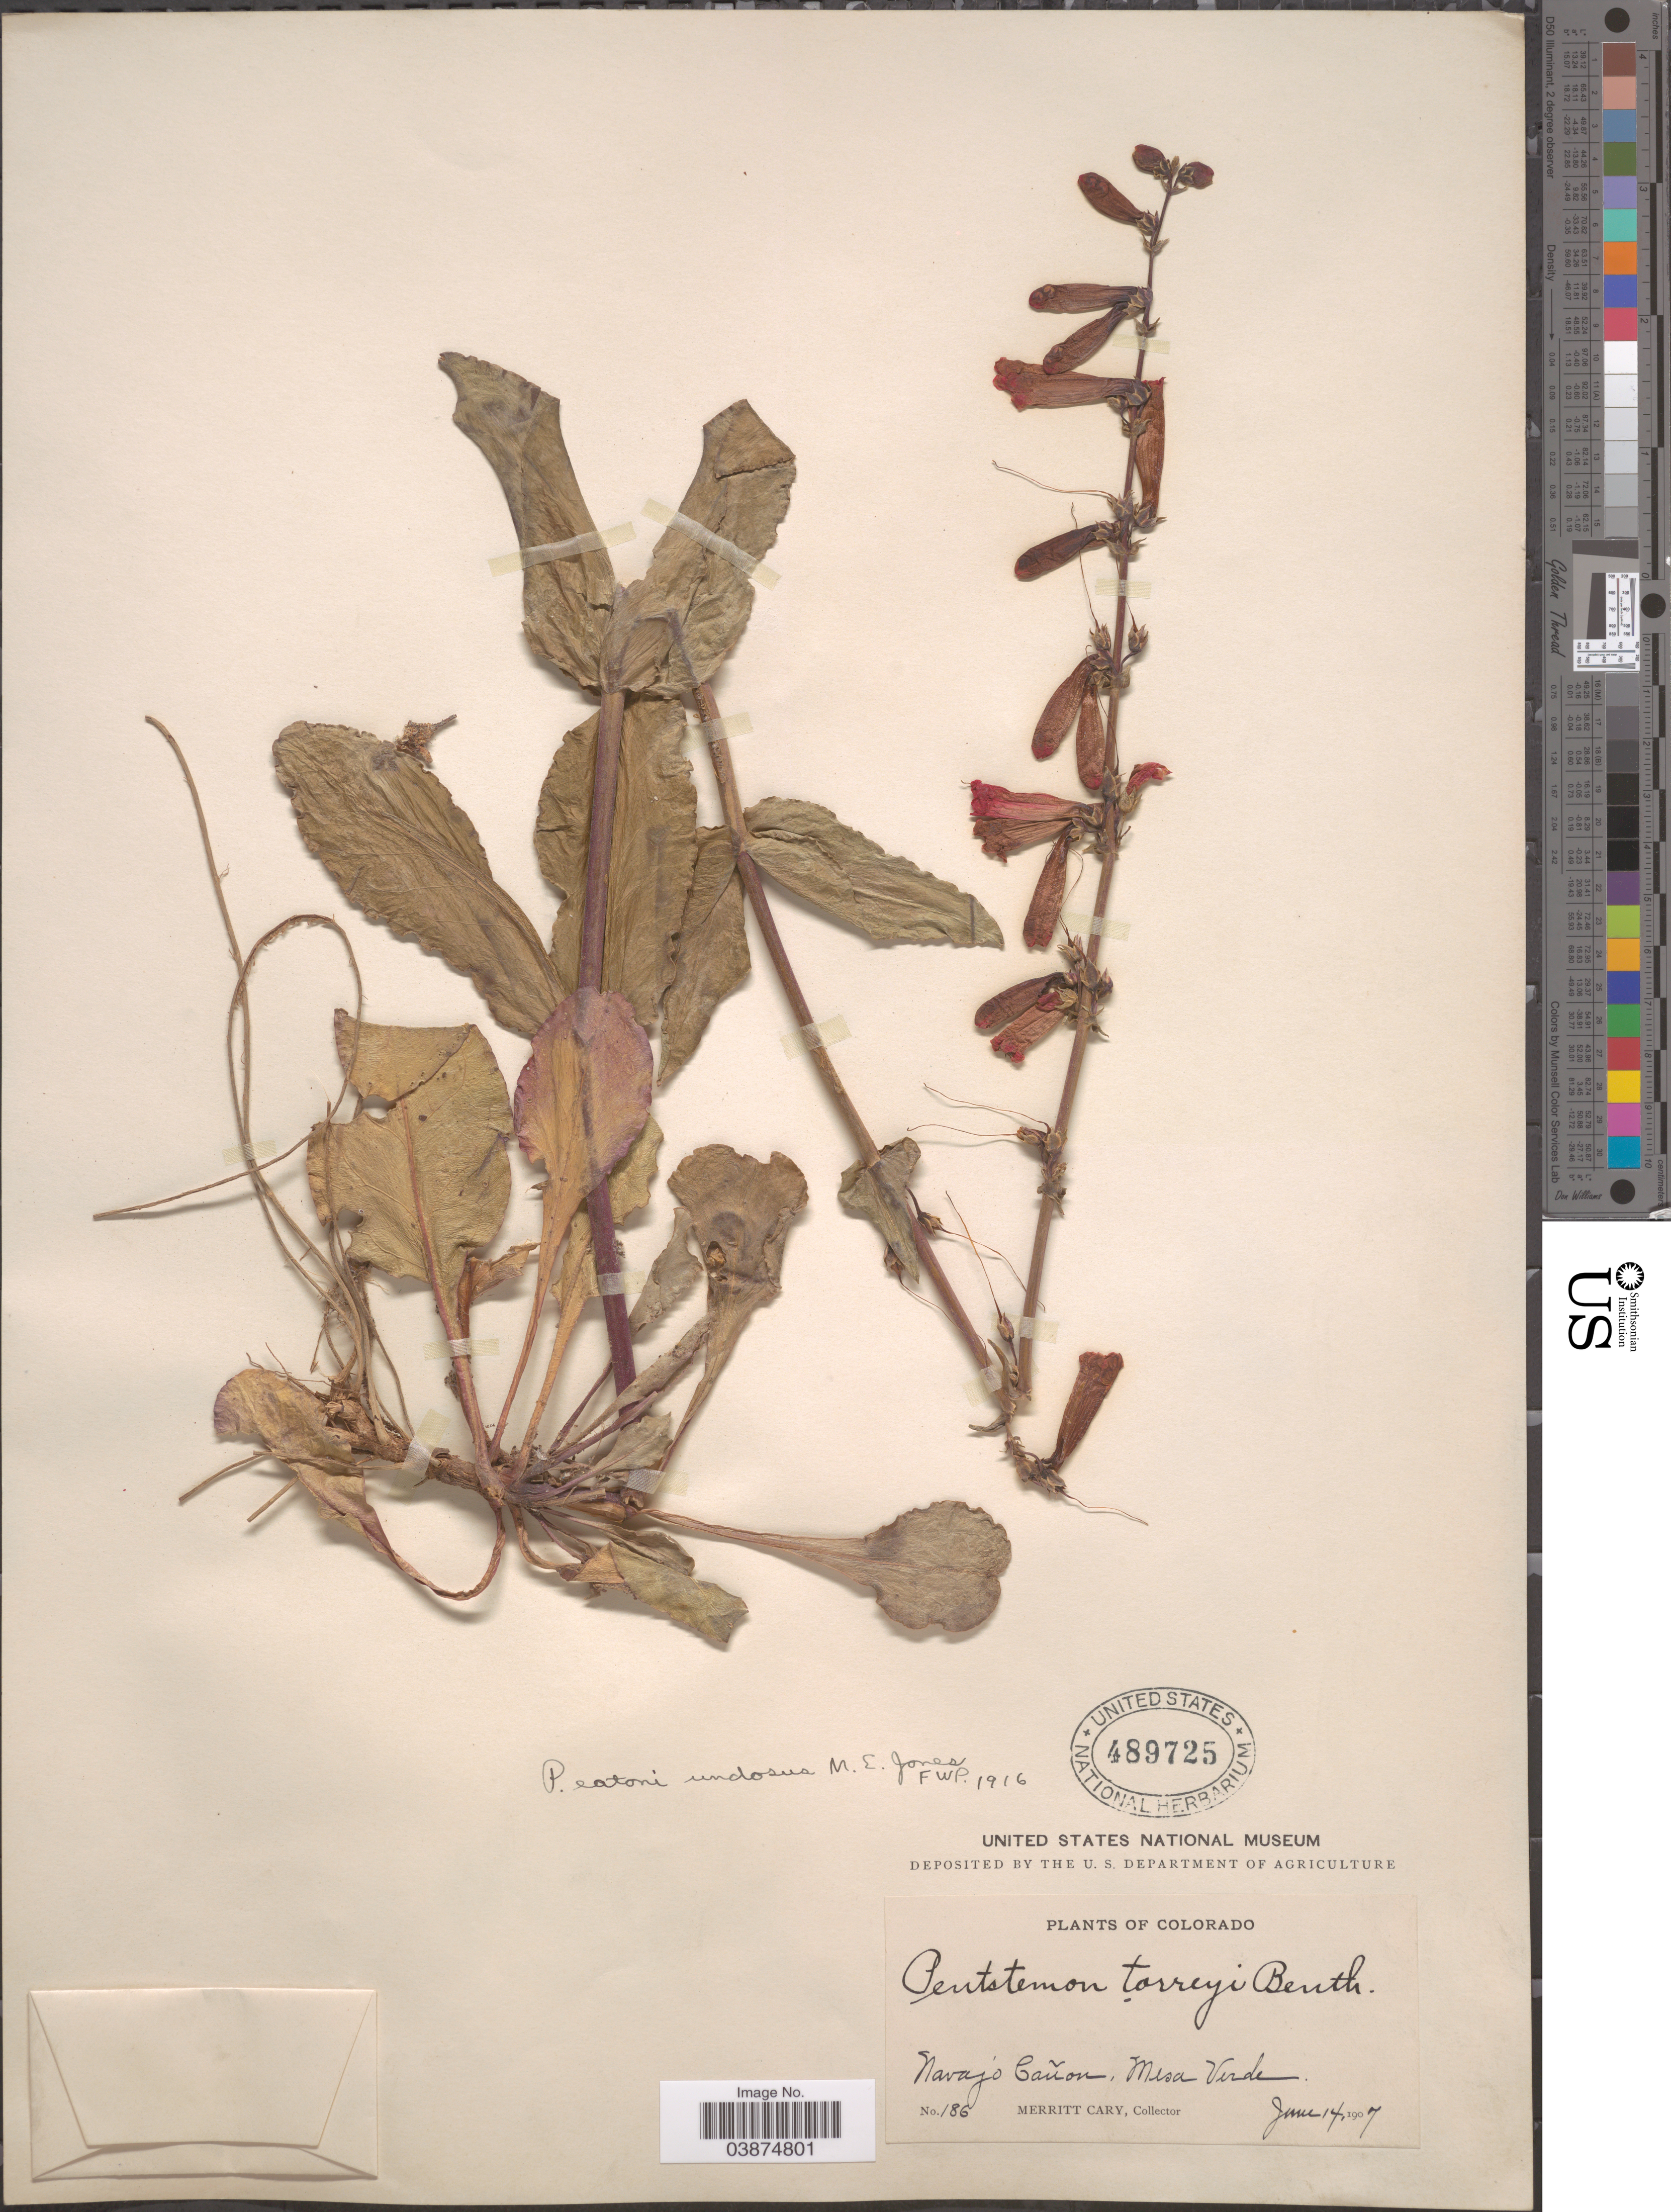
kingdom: Plantae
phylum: Tracheophyta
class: Magnoliopsida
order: Lamiales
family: Plantaginaceae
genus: Penstemon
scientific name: Penstemon eatonii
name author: A. Gray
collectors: M. Cary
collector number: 186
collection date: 1907-06-14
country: United States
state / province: Colorado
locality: Navajo Cañon, Mesa Verde.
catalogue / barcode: US 489725